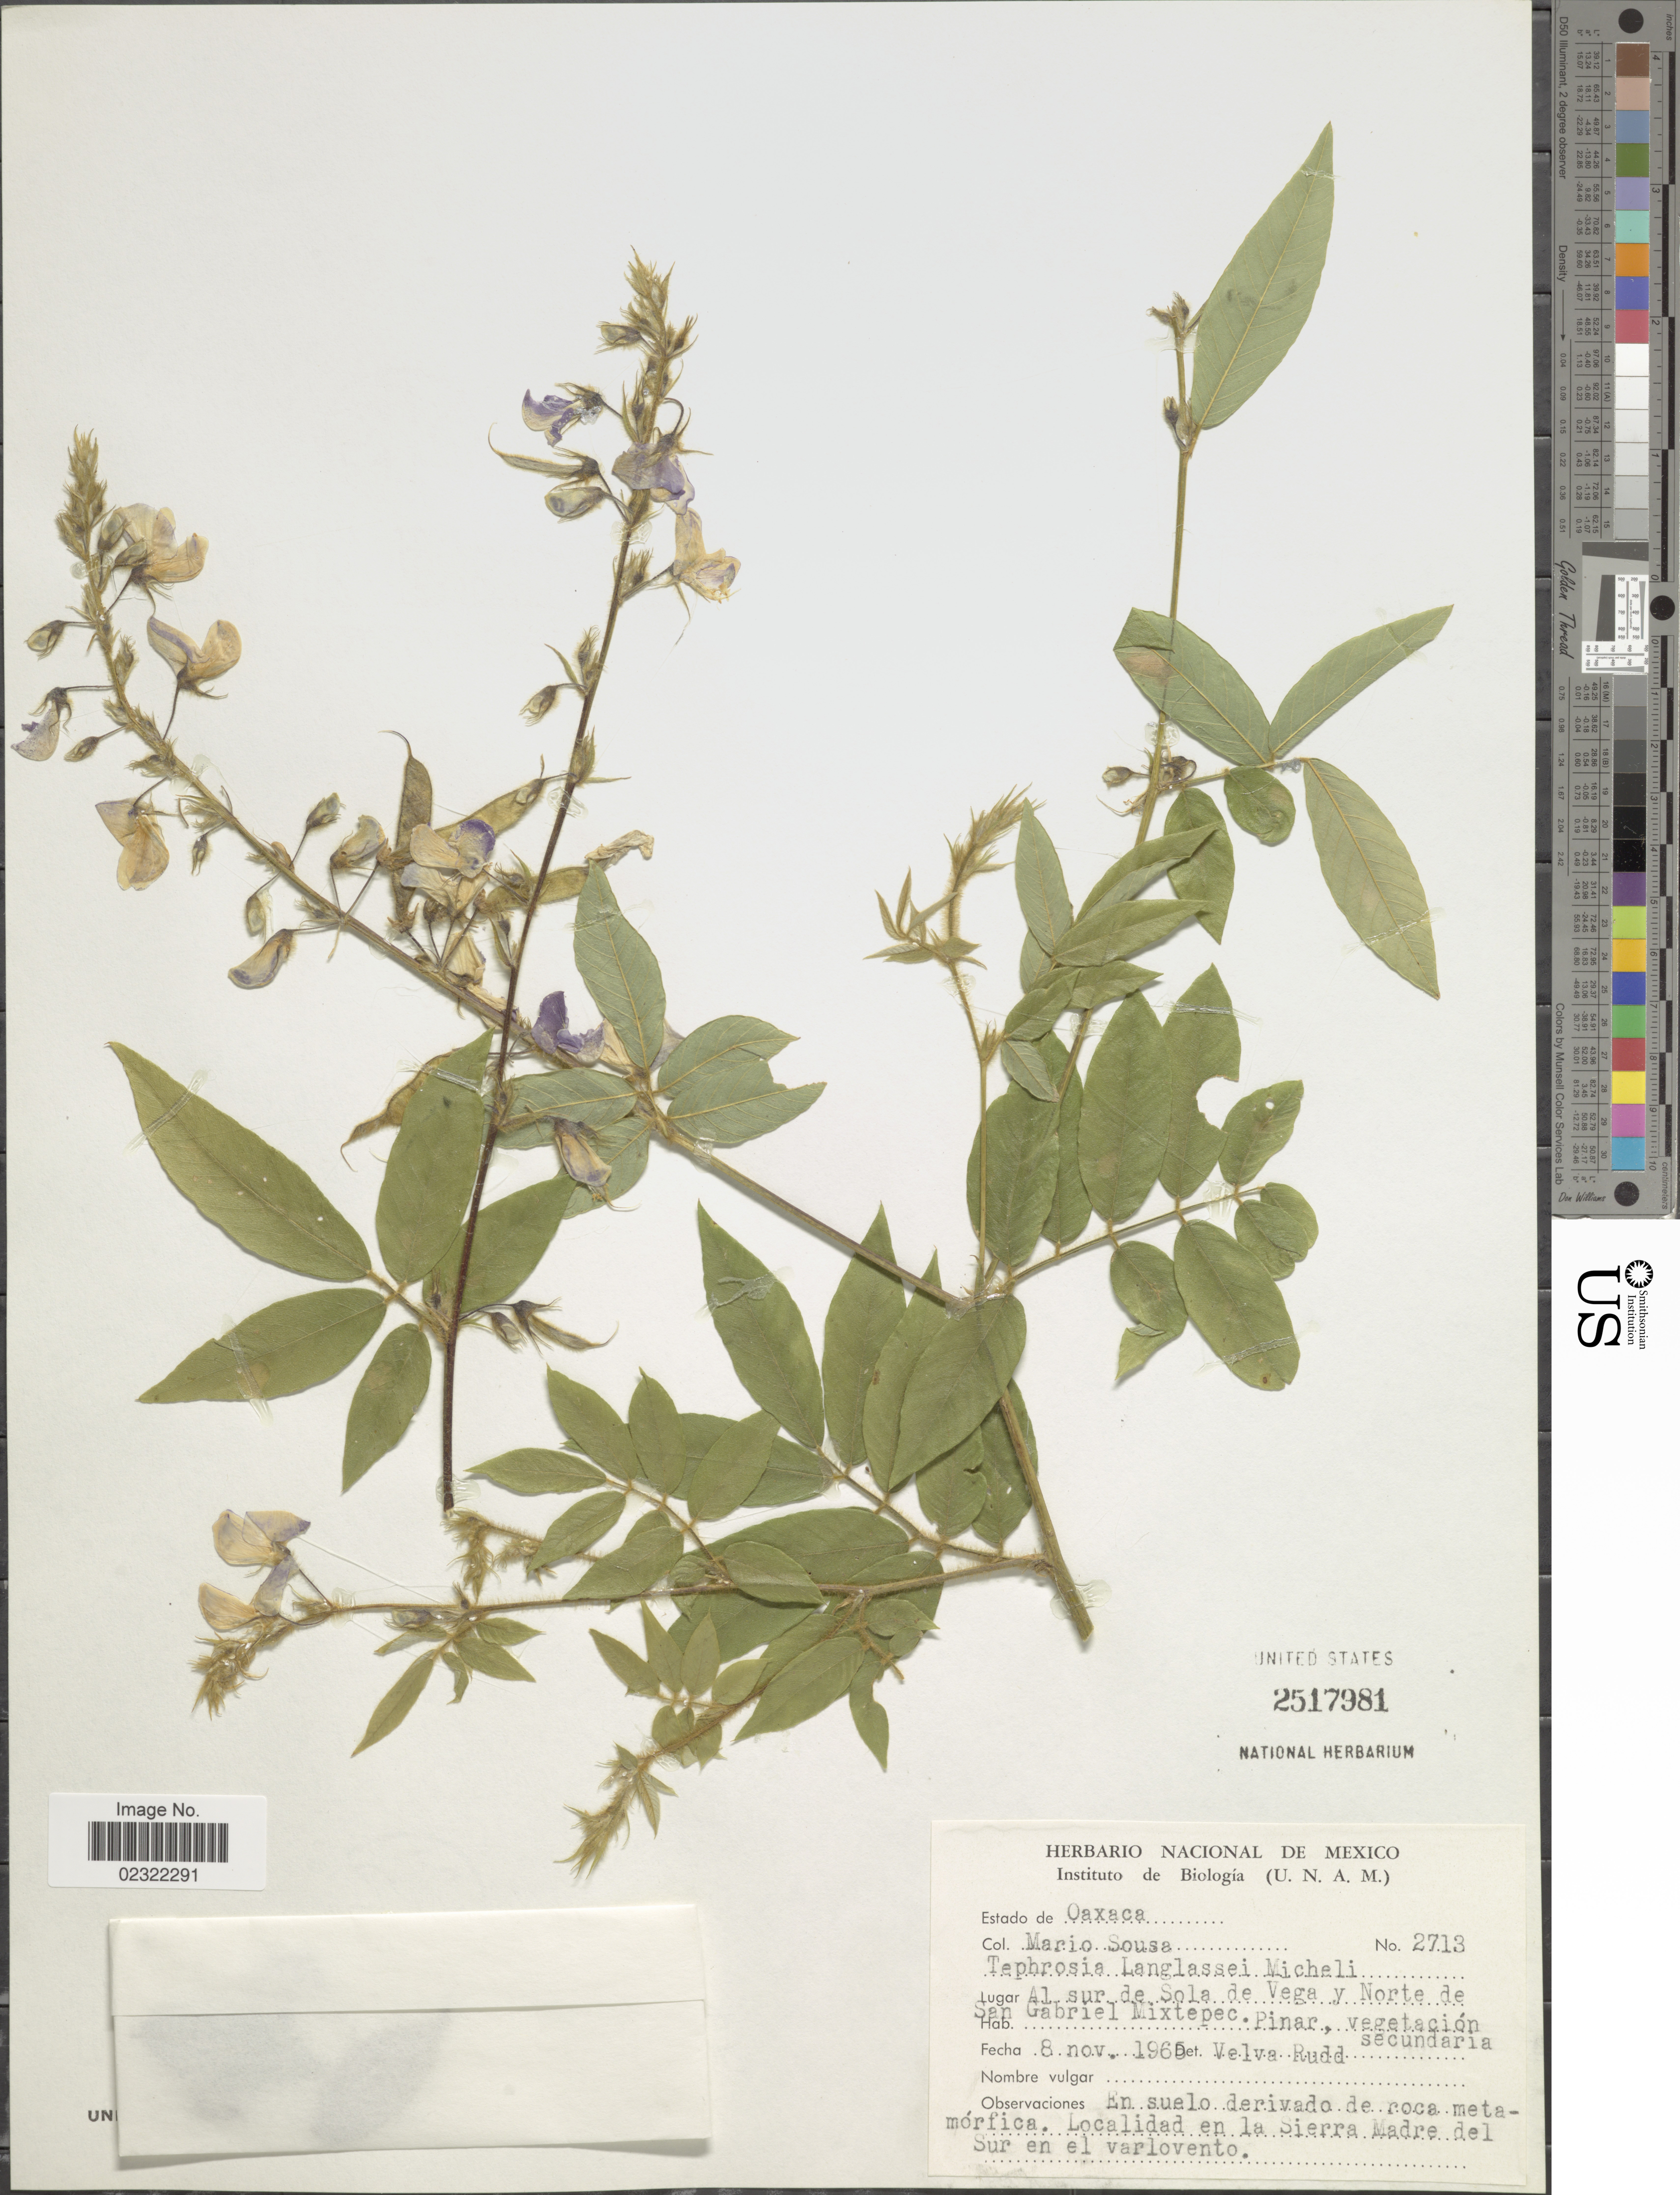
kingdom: Plantae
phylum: Tracheophyta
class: Magnoliopsida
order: Fabales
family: Fabaceae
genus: Tephrosia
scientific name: Tephrosia langlassei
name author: Micheli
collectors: M. Sousa S.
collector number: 2713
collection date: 1965-11-08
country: Mexico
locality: Al Sur de Sola de Vega y Norte de San Gabriel Mixtepec.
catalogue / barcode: US 2517981